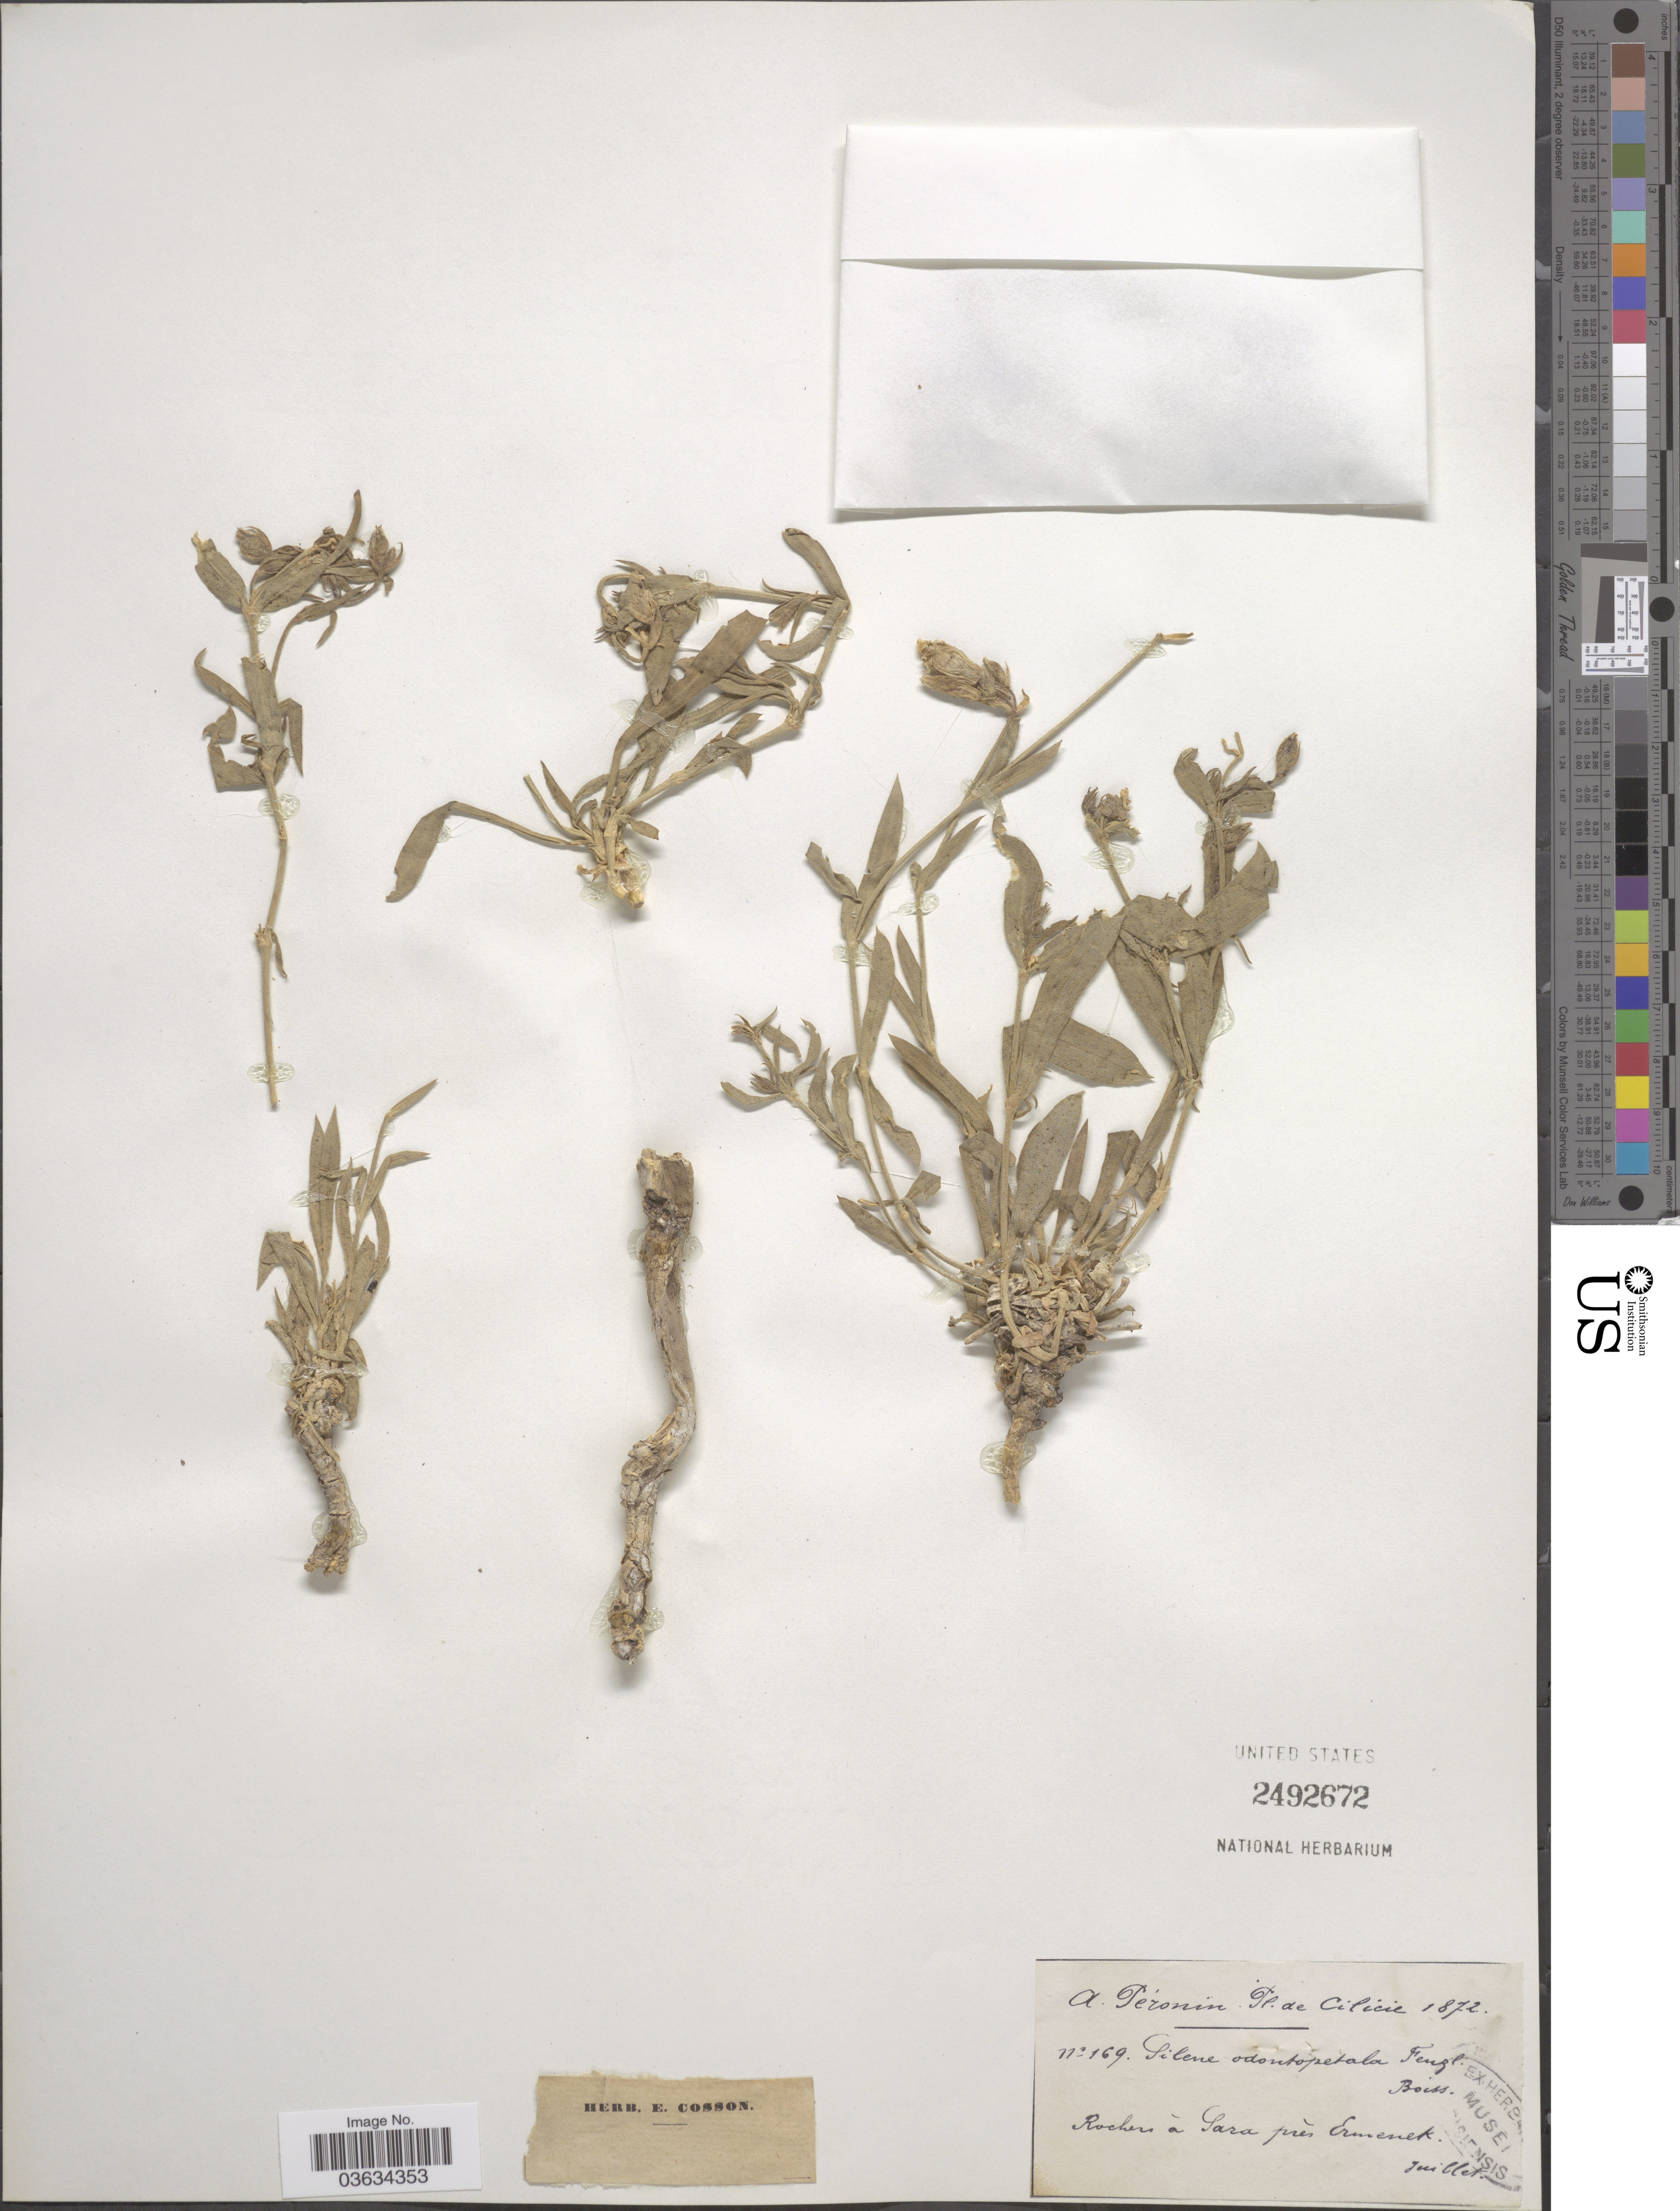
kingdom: Plantae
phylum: Tracheophyta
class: Magnoliopsida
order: Caryophyllales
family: Caryophyllaceae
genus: Silene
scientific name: Silene odontopetala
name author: Fenzl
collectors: A. Péronin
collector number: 169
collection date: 1872-07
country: Turkey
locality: Cilicie. Rochers à Sara près Ermenek.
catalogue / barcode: US 2492672